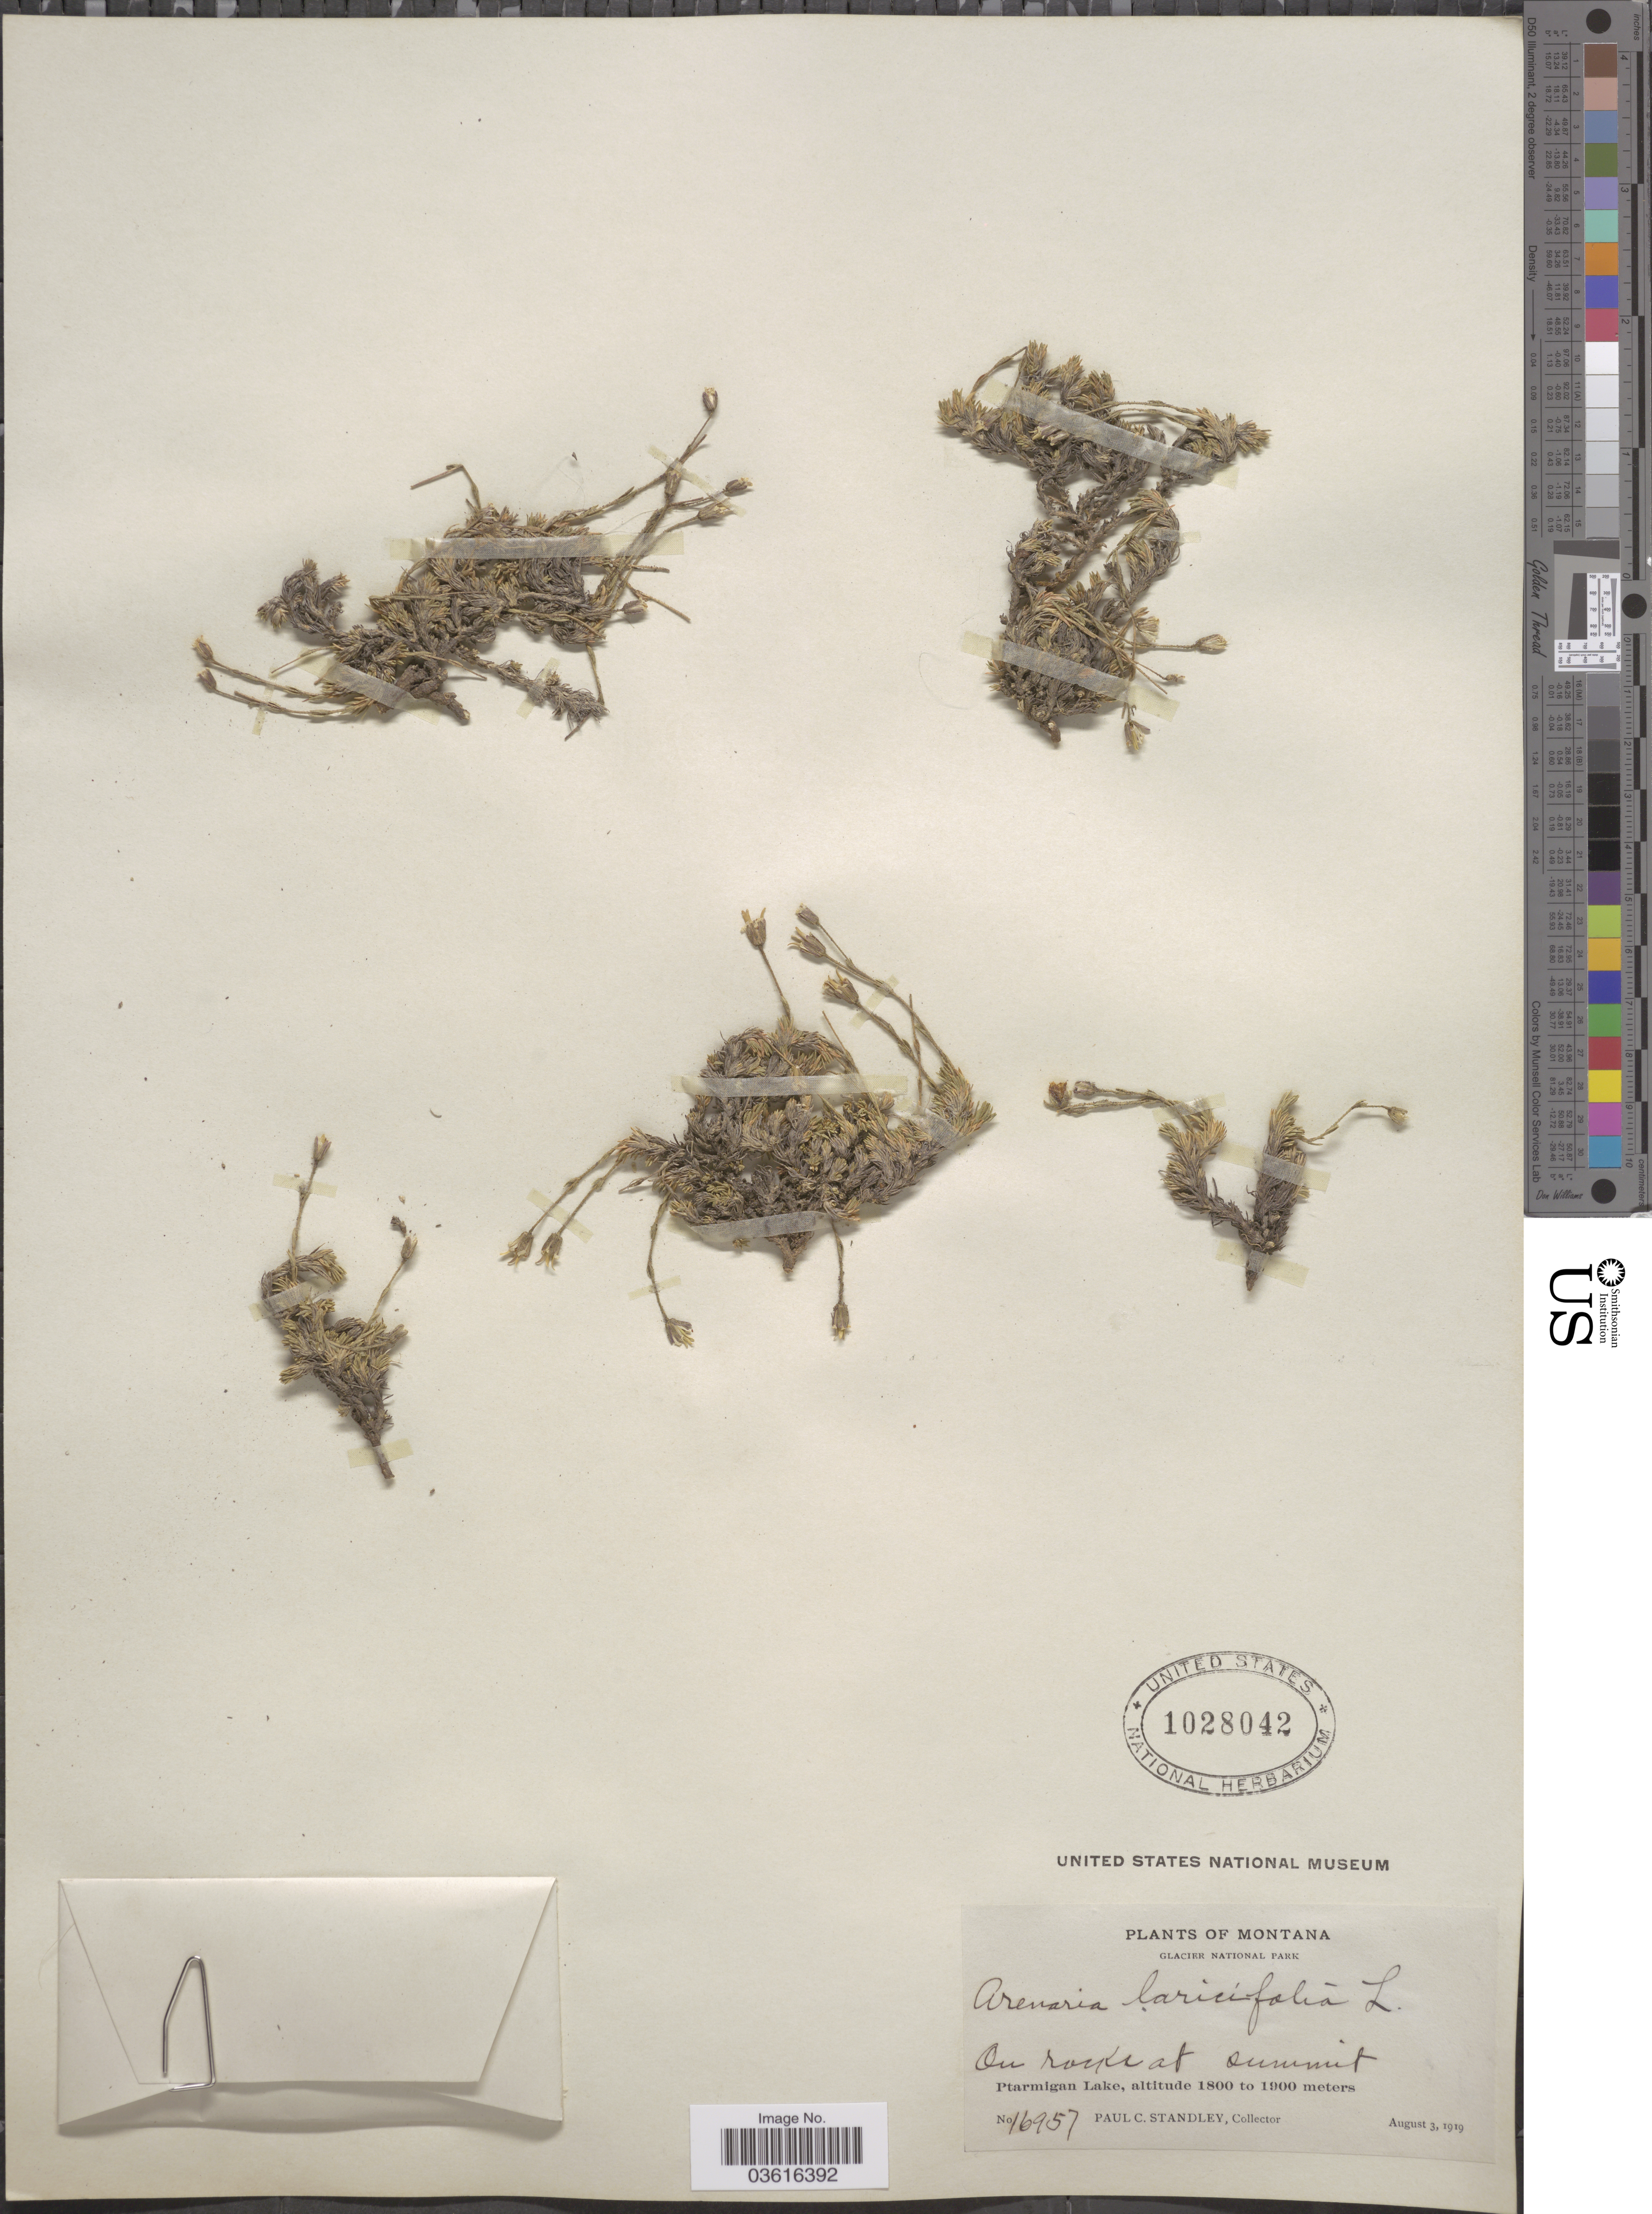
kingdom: Plantae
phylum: Tracheophyta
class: Magnoliopsida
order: Caryophyllales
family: Caryophyllaceae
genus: Cherleria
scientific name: Cherleria obtusiloba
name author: (Rydb.) A.J. Moore & Dillenb.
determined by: Strong, M. T., (US), Smithsonian Institution - National Museum of Natural History (UNITED STATES)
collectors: P. C. Standley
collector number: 16957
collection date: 1919-08-03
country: United States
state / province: Montana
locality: Glacier National Park. Ptarmigan Lake.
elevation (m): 1800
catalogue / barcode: US 1028042